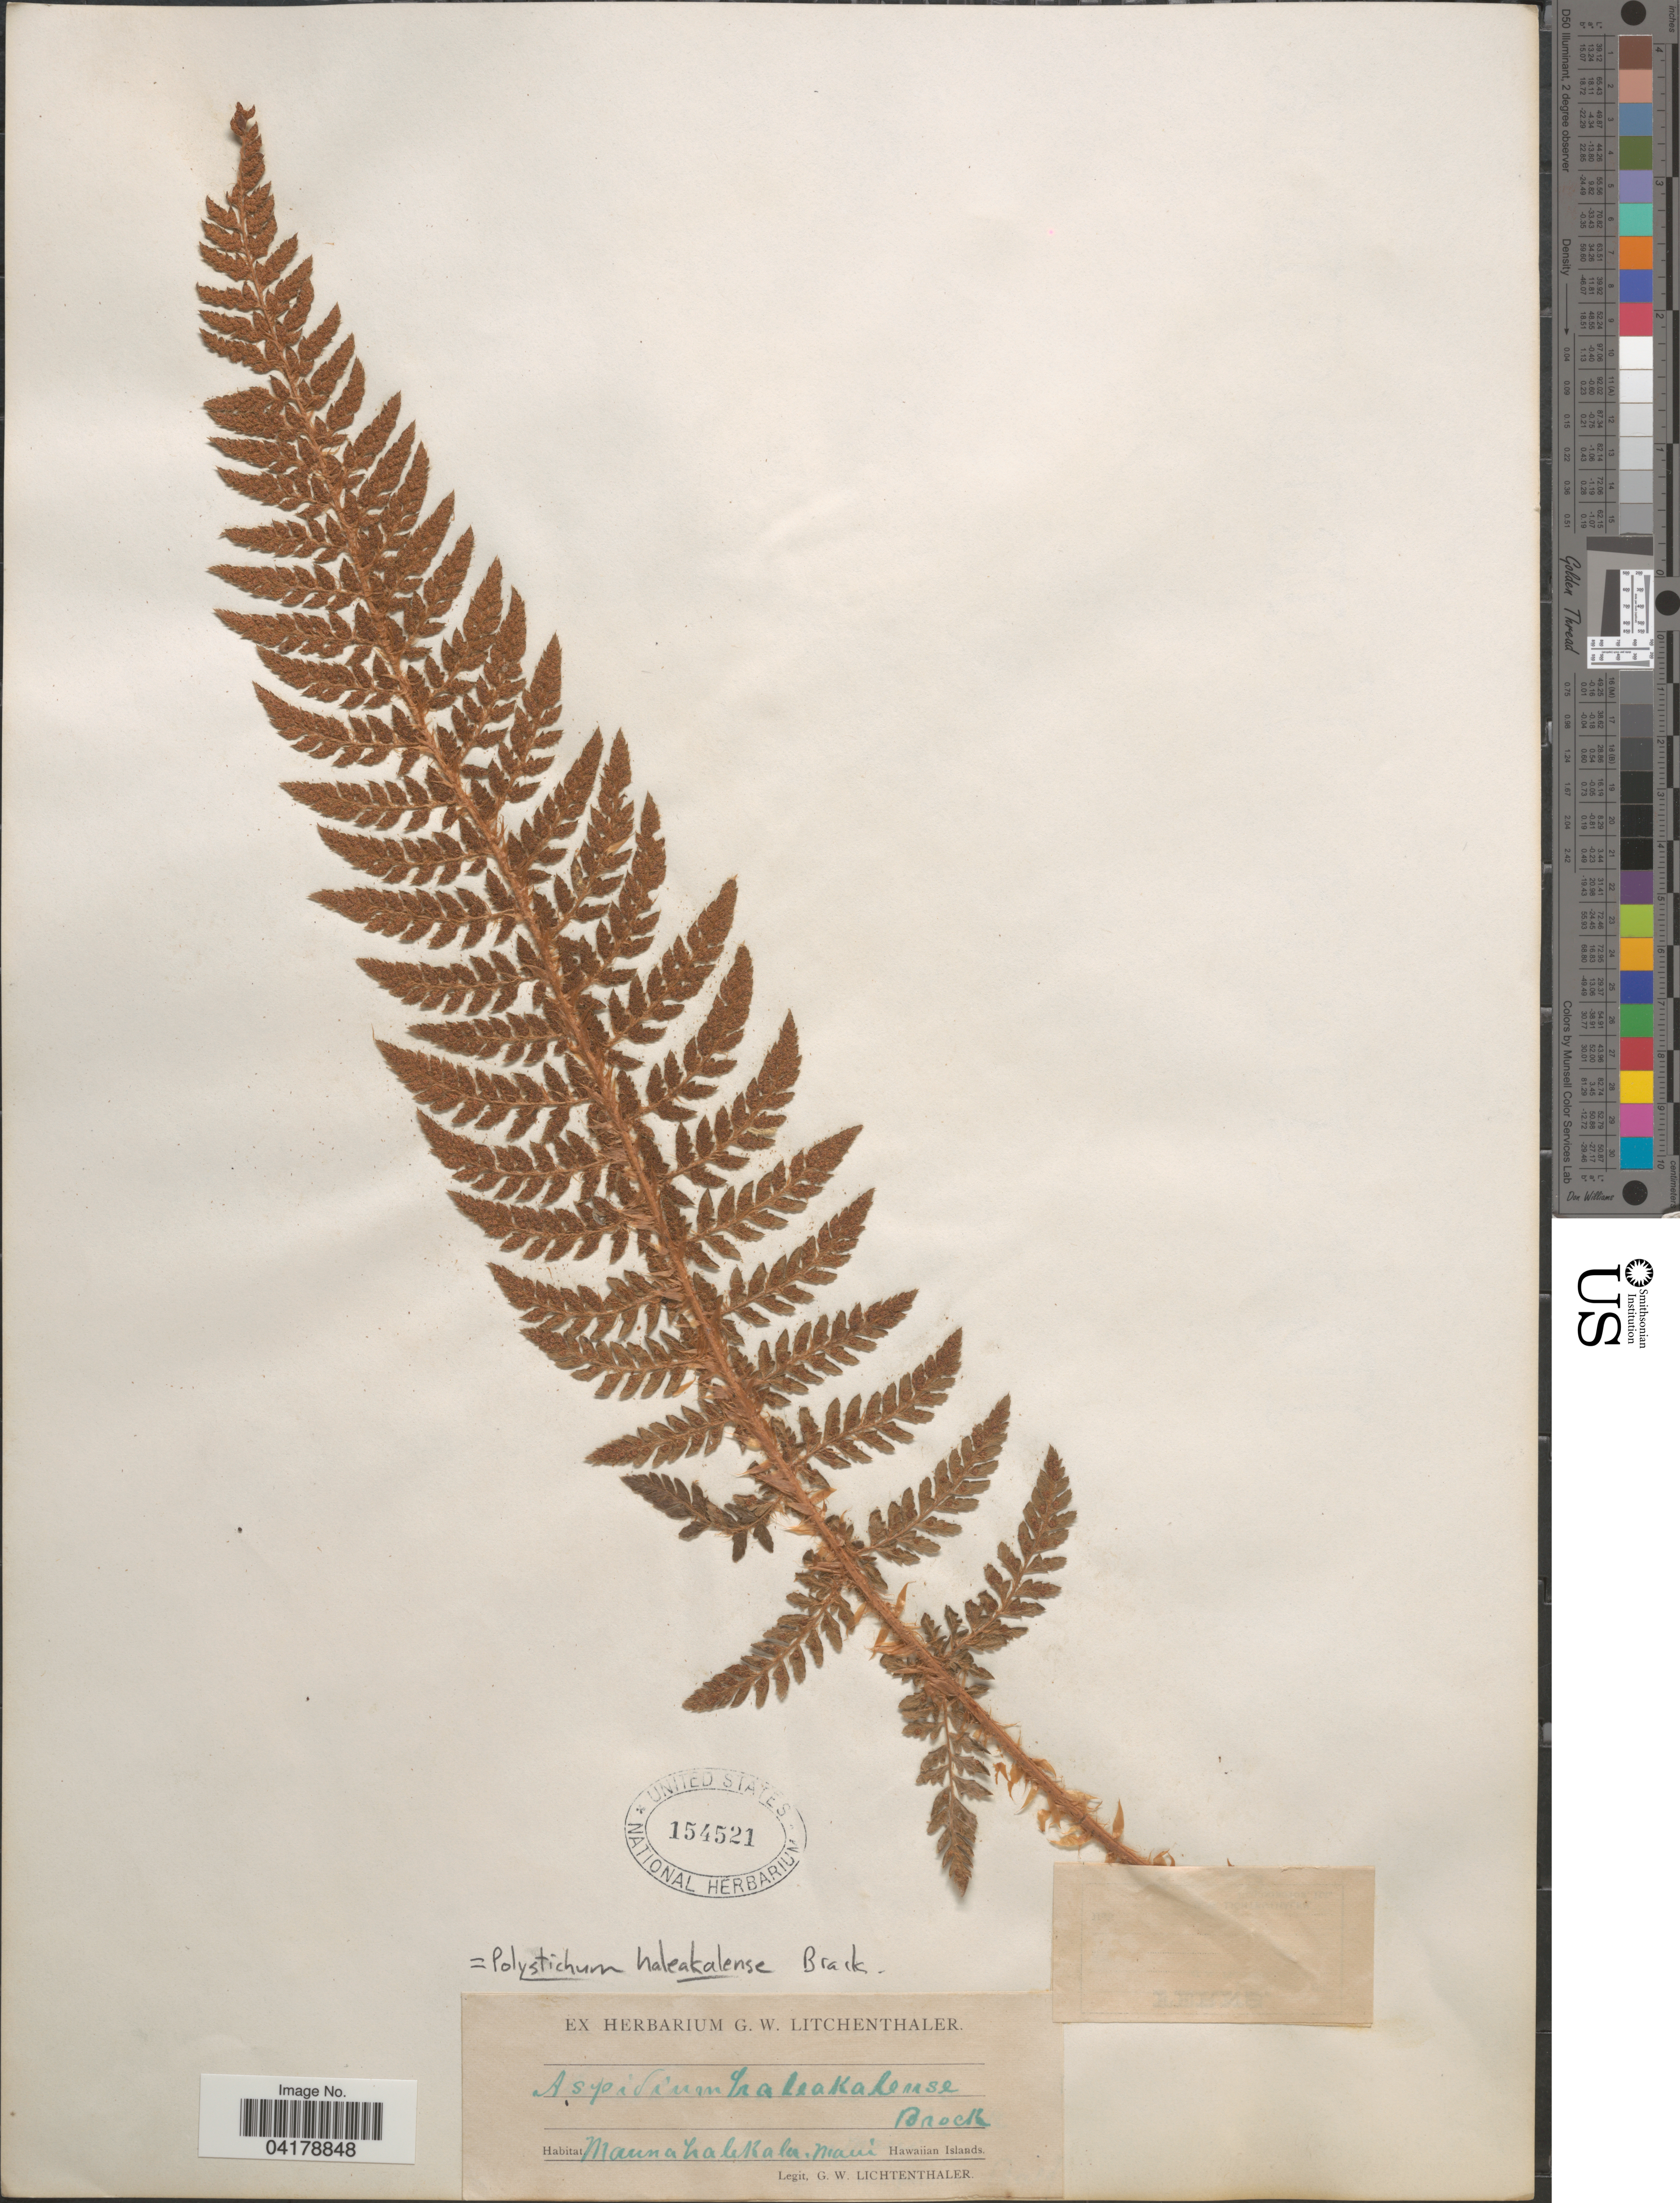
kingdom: Plantae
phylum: Tracheophyta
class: Polypodiopsida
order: Polypodiales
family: Tectariaceae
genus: Aspidium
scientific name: Aspidium haleakalense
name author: Mann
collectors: G. Lichtenthaler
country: United States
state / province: Hawaii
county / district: Maui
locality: Mauna halekala, Maui.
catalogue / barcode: US 154521